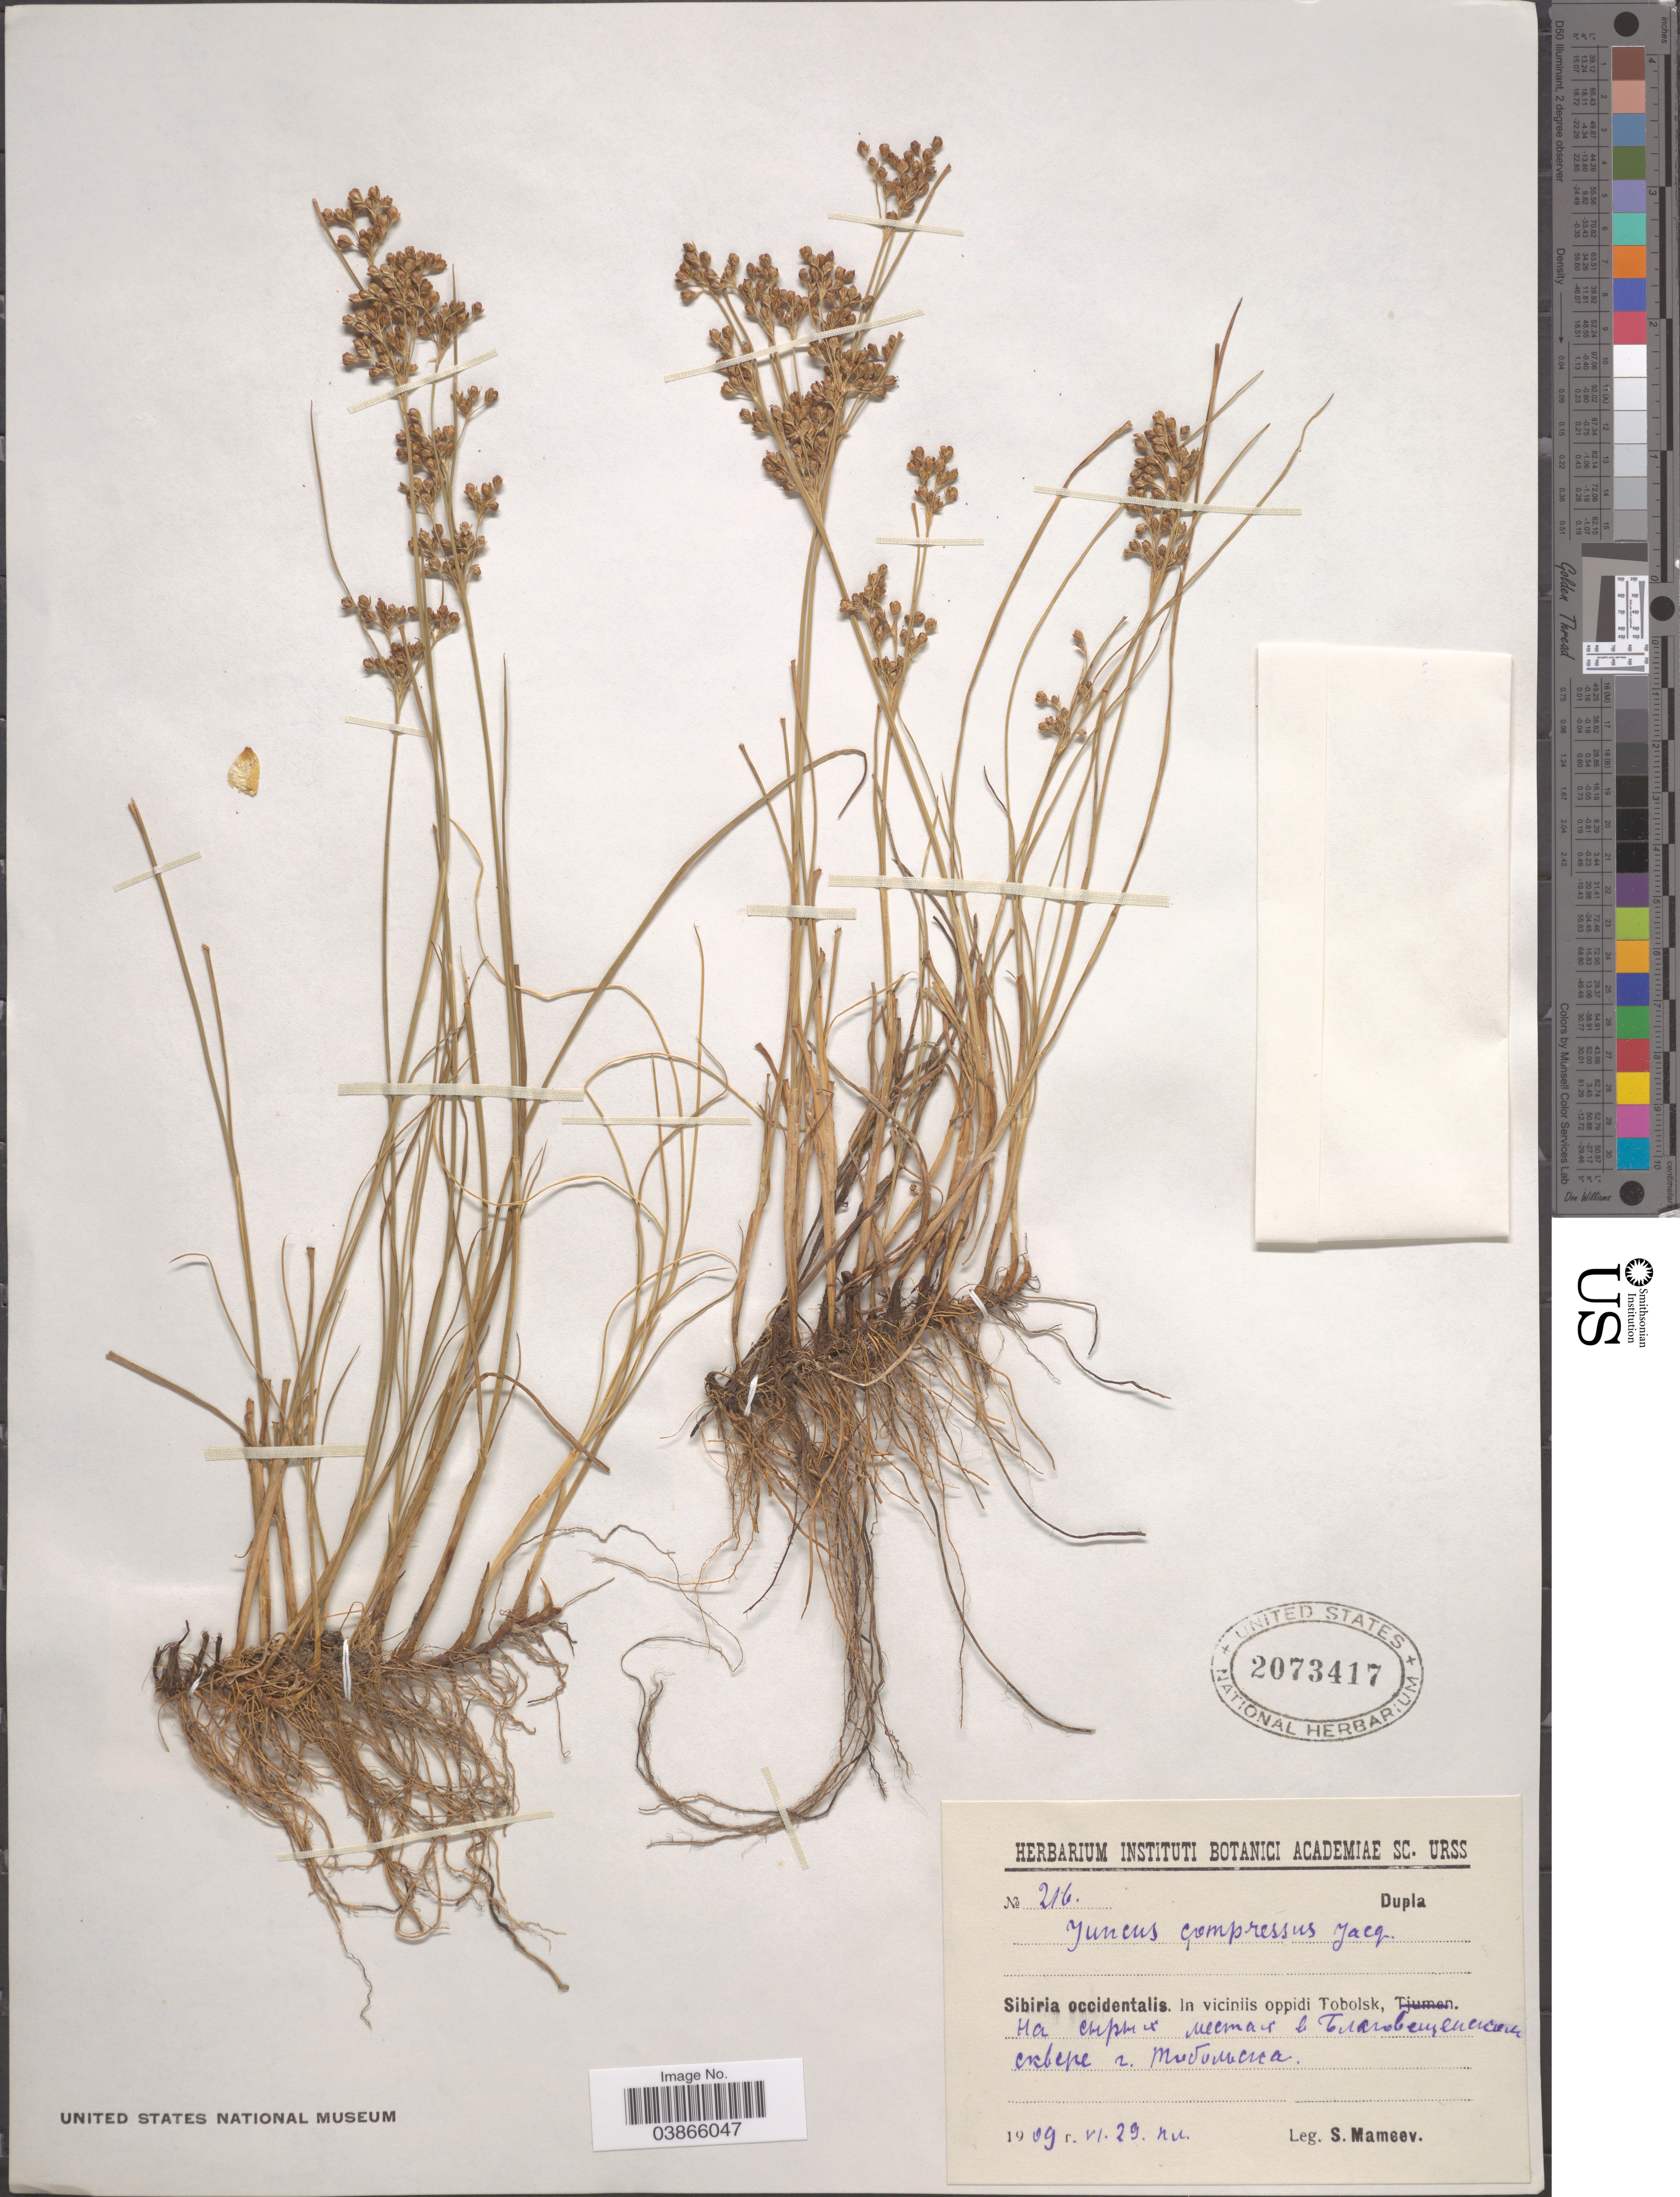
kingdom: Plantae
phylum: Tracheophyta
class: Liliopsida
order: Poales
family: Juncaceae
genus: Juncus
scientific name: Juncus compressus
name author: Jacq.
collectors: S. Mameev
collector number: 216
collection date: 1909-06-29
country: Russian Federation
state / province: Tyumen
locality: Sibiria occidentalis. In viciniis oppidi Tobolsk. X.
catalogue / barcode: US 2073417